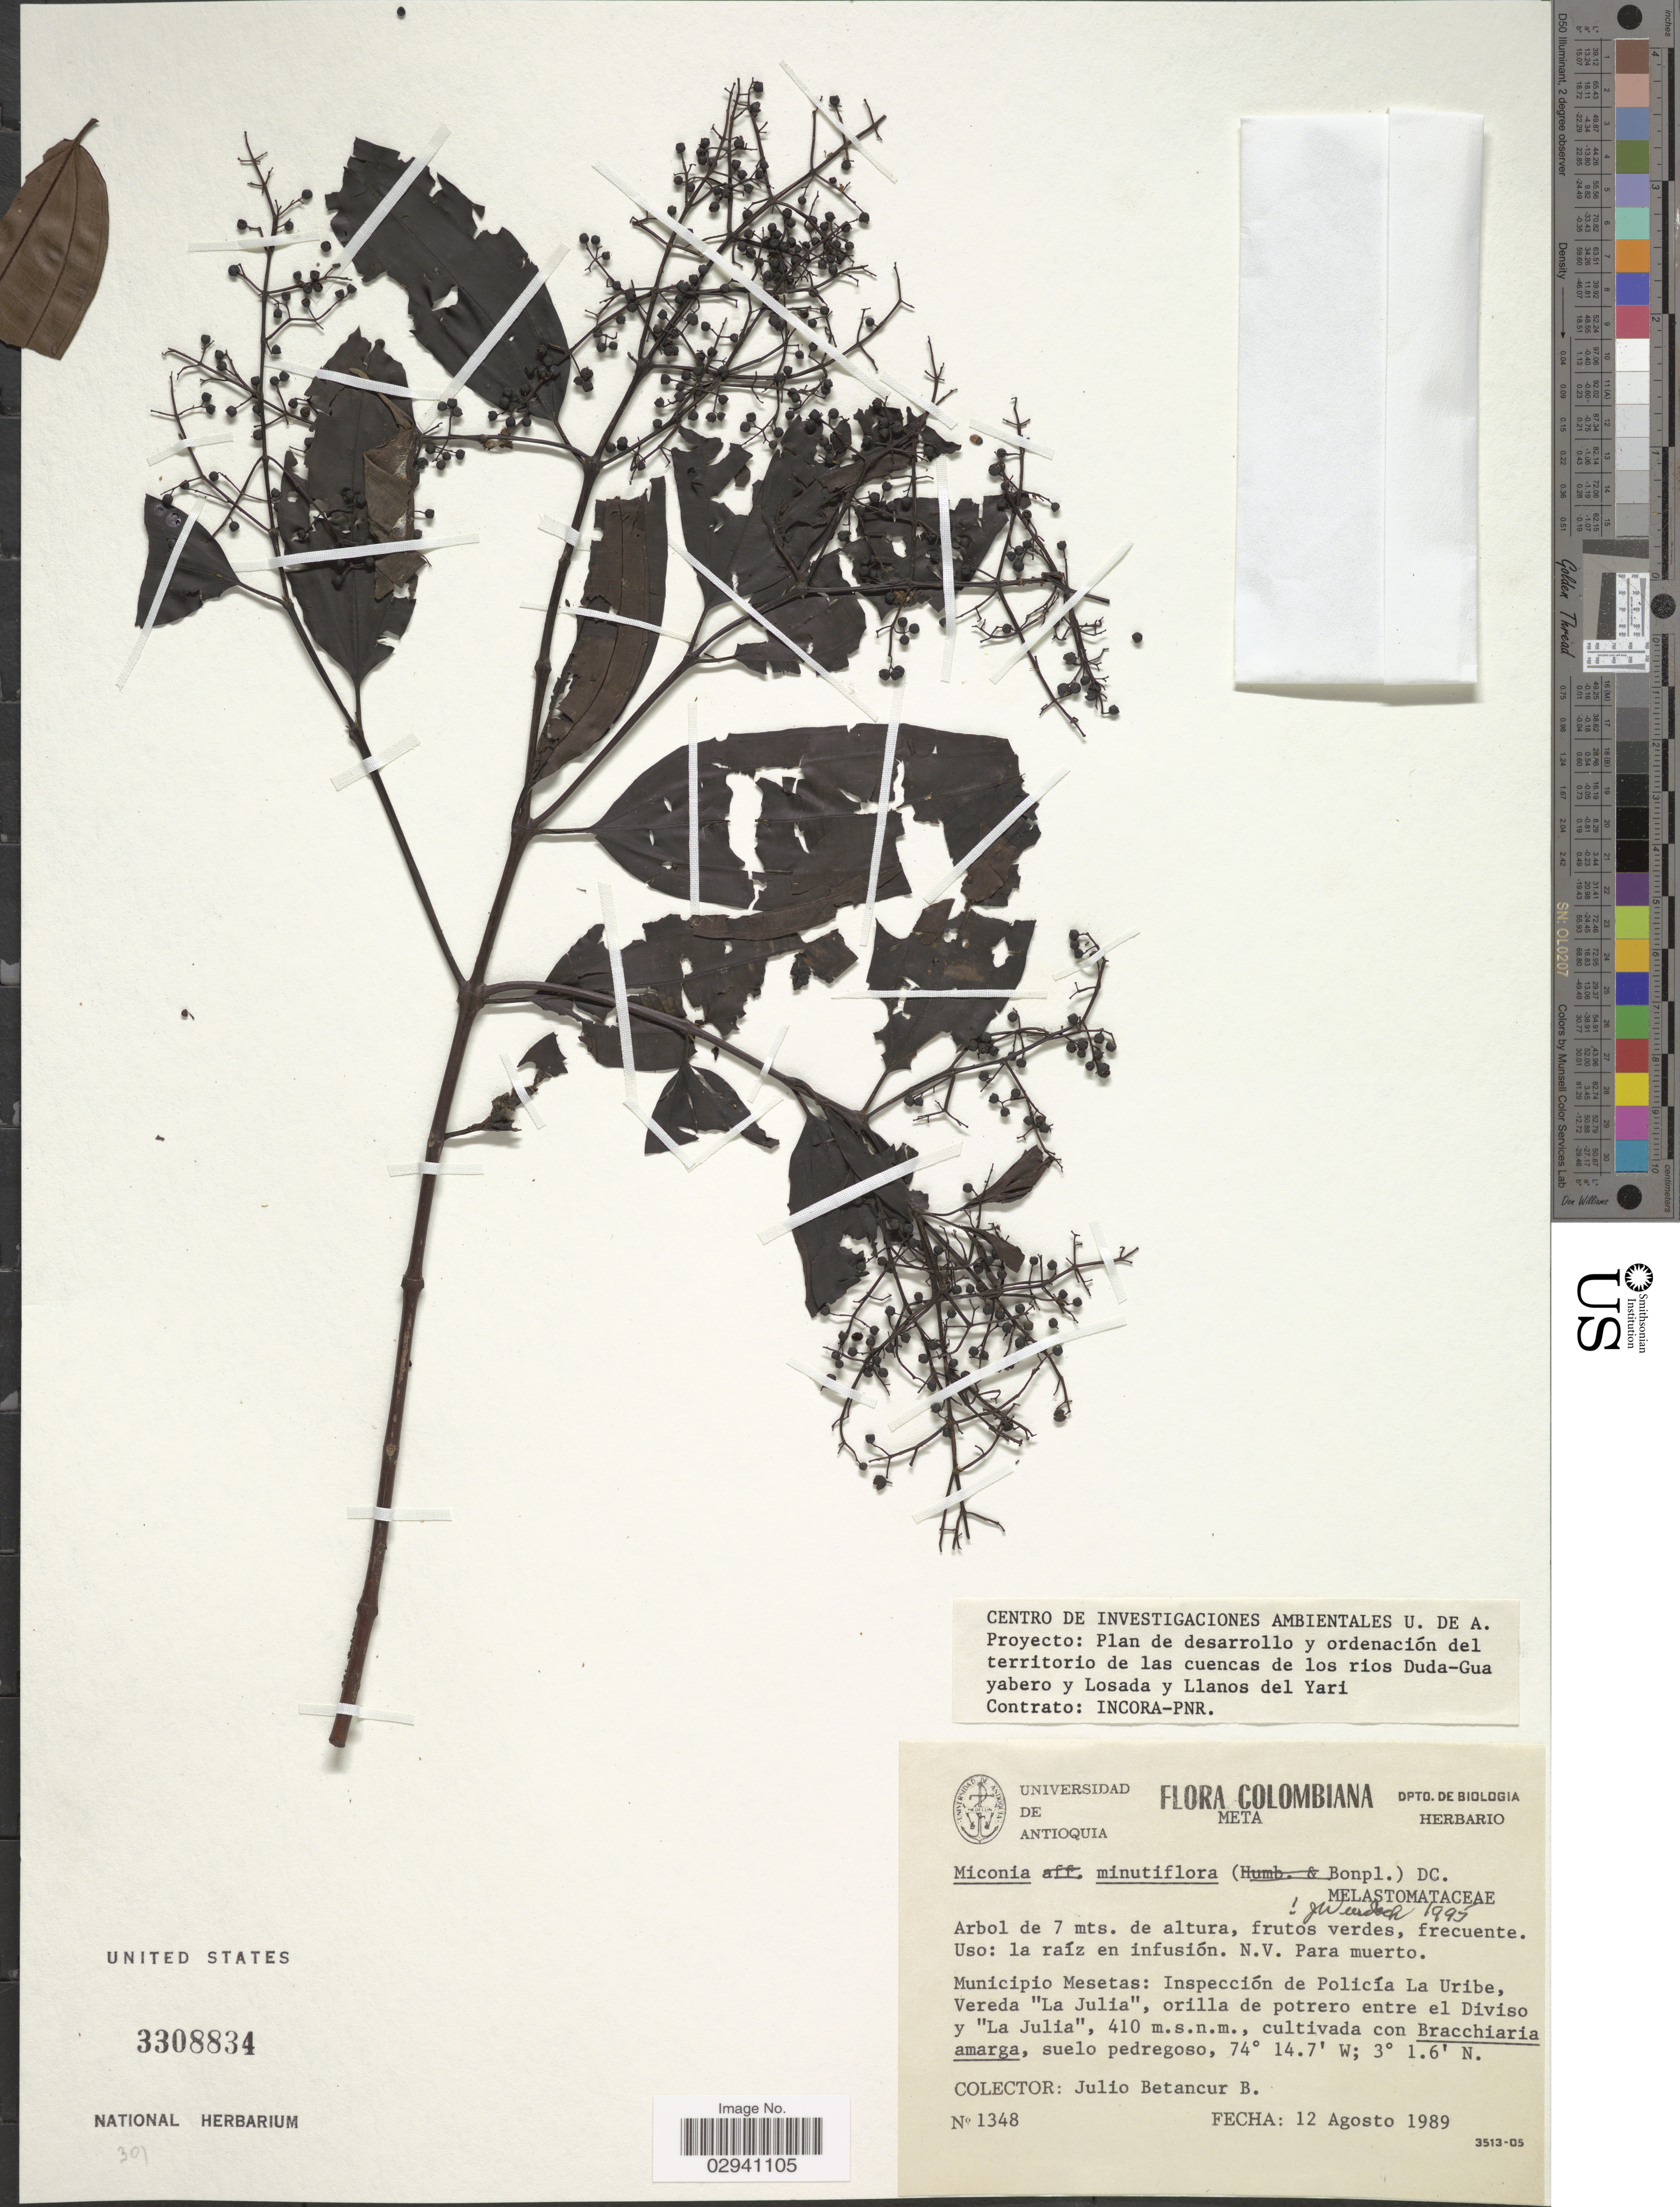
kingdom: Plantae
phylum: Tracheophyta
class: Magnoliopsida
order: Myrtales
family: Melastomataceae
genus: Miconia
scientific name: Miconia minutiflora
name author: (Bonpl.) DC.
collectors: J. Betancur-B.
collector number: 1348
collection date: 1989-08-12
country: Colombia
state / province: Meta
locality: Municipio Mesetas: Inspección de Policía La Uribe, Vereda "La Julia", orilla de potrero entre el Diviso y "La Julia".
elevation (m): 410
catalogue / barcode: US 3308834